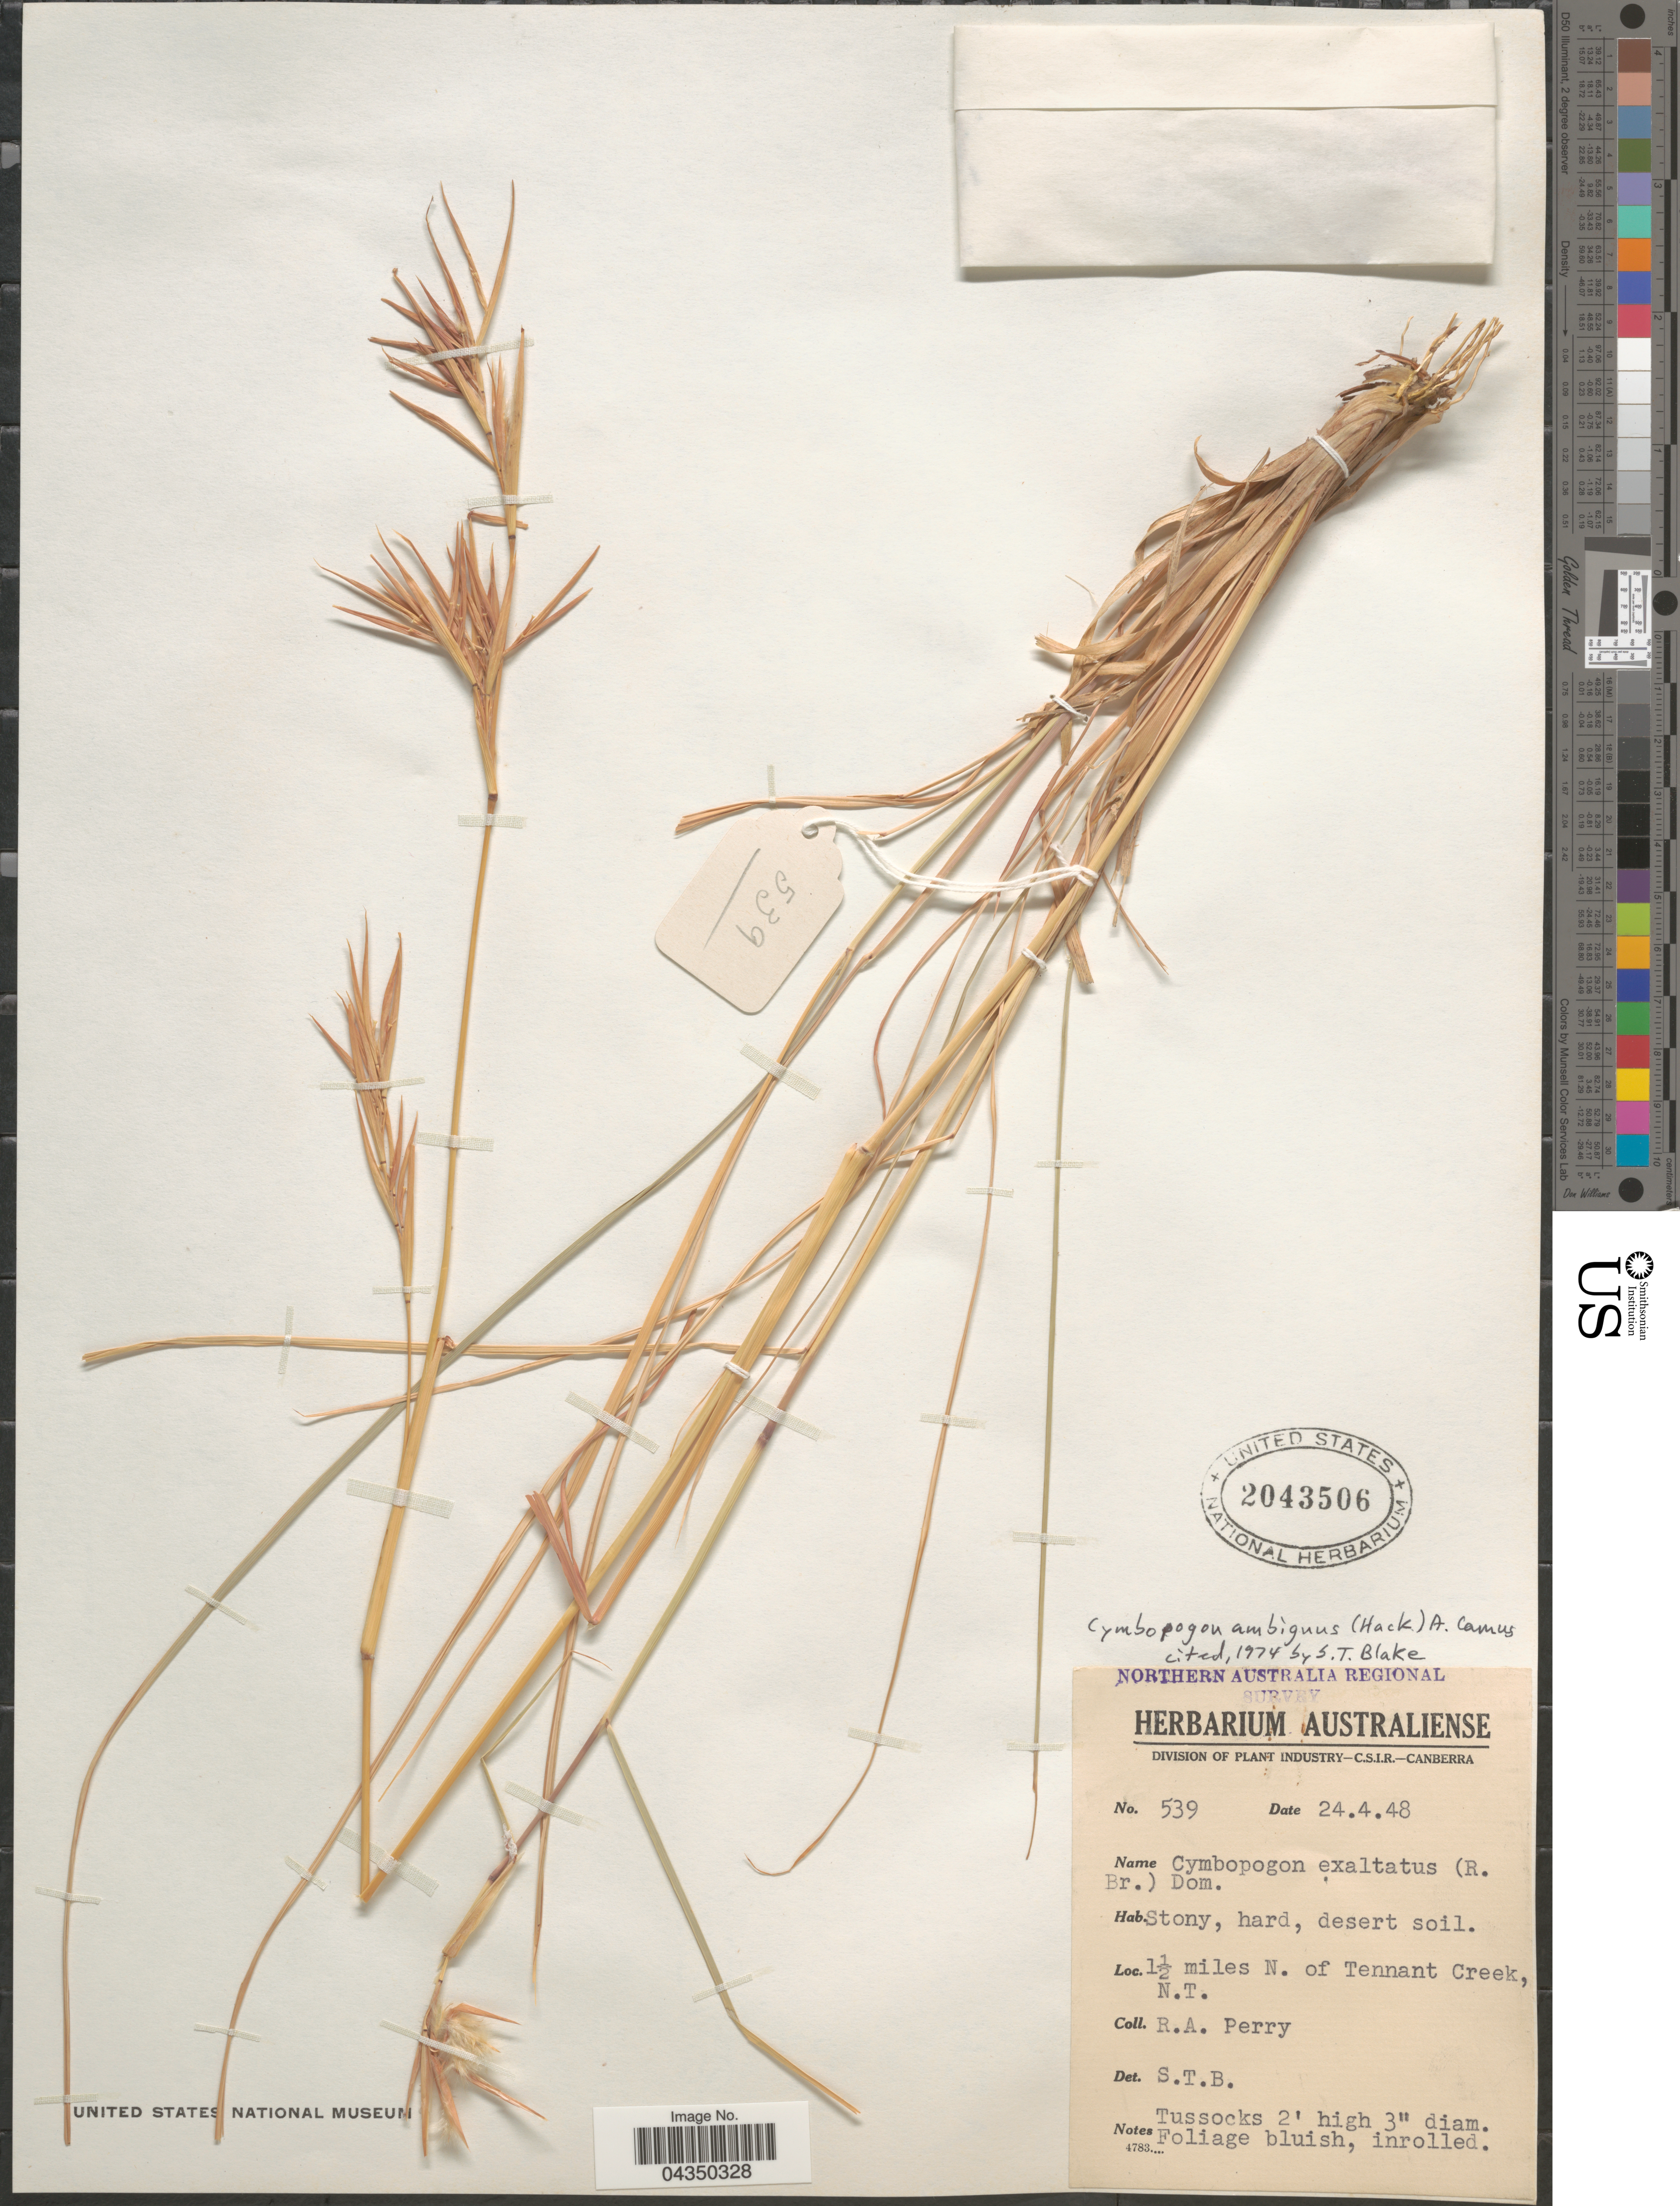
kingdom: Plantae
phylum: Tracheophyta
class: Liliopsida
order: Poales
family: Poaceae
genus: Cymbopogon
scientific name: Cymbopogon ambiguus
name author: A. Camus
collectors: Perry, R. A.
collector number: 539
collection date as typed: Transcribed d/m/y: 24/4/48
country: Australia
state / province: Northern Territory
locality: Northern Australia Regional Survey. 1½ miles N. of Tennant Creek.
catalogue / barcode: US 2043506